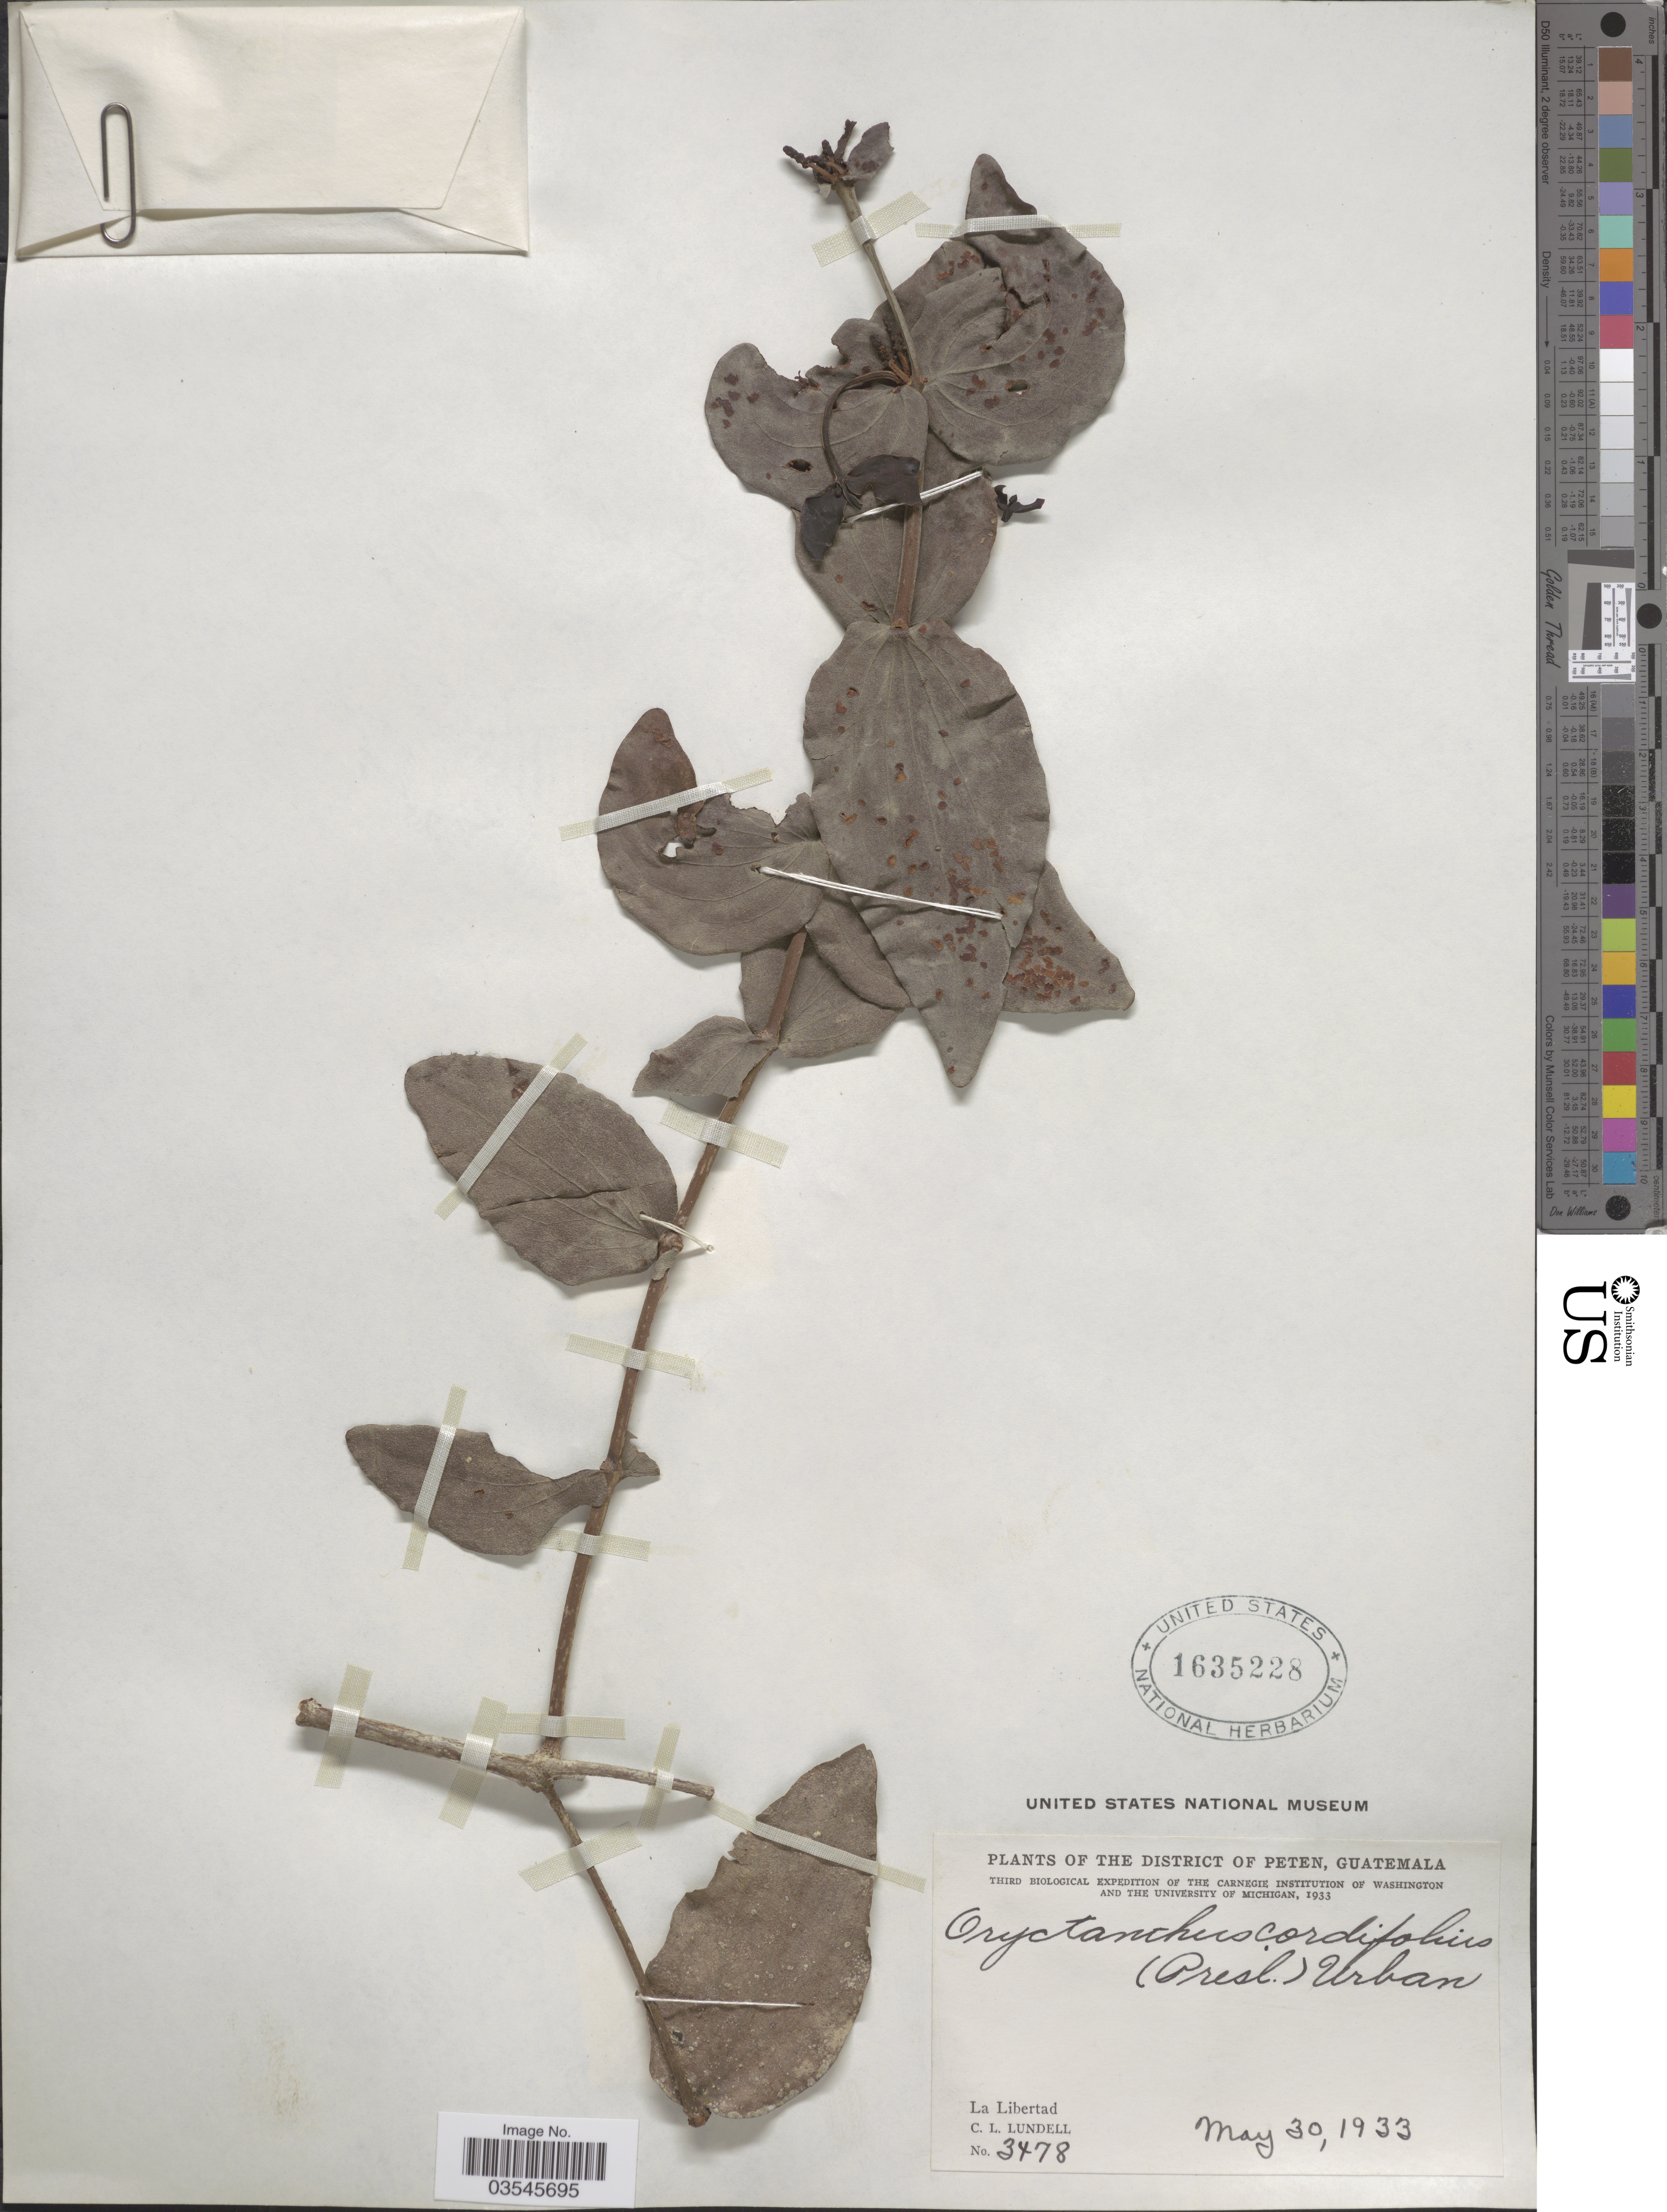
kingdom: Plantae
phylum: Tracheophyta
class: Magnoliopsida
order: Santalales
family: Loranthaceae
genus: Oryctanthus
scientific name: Oryctanthus cordifolius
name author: (C. Presl) Urb.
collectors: C. L. Lundell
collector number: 3478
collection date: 1933-05-30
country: Guatemala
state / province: El Petén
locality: The District of Peten. La Libertad.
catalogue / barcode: US 1635228